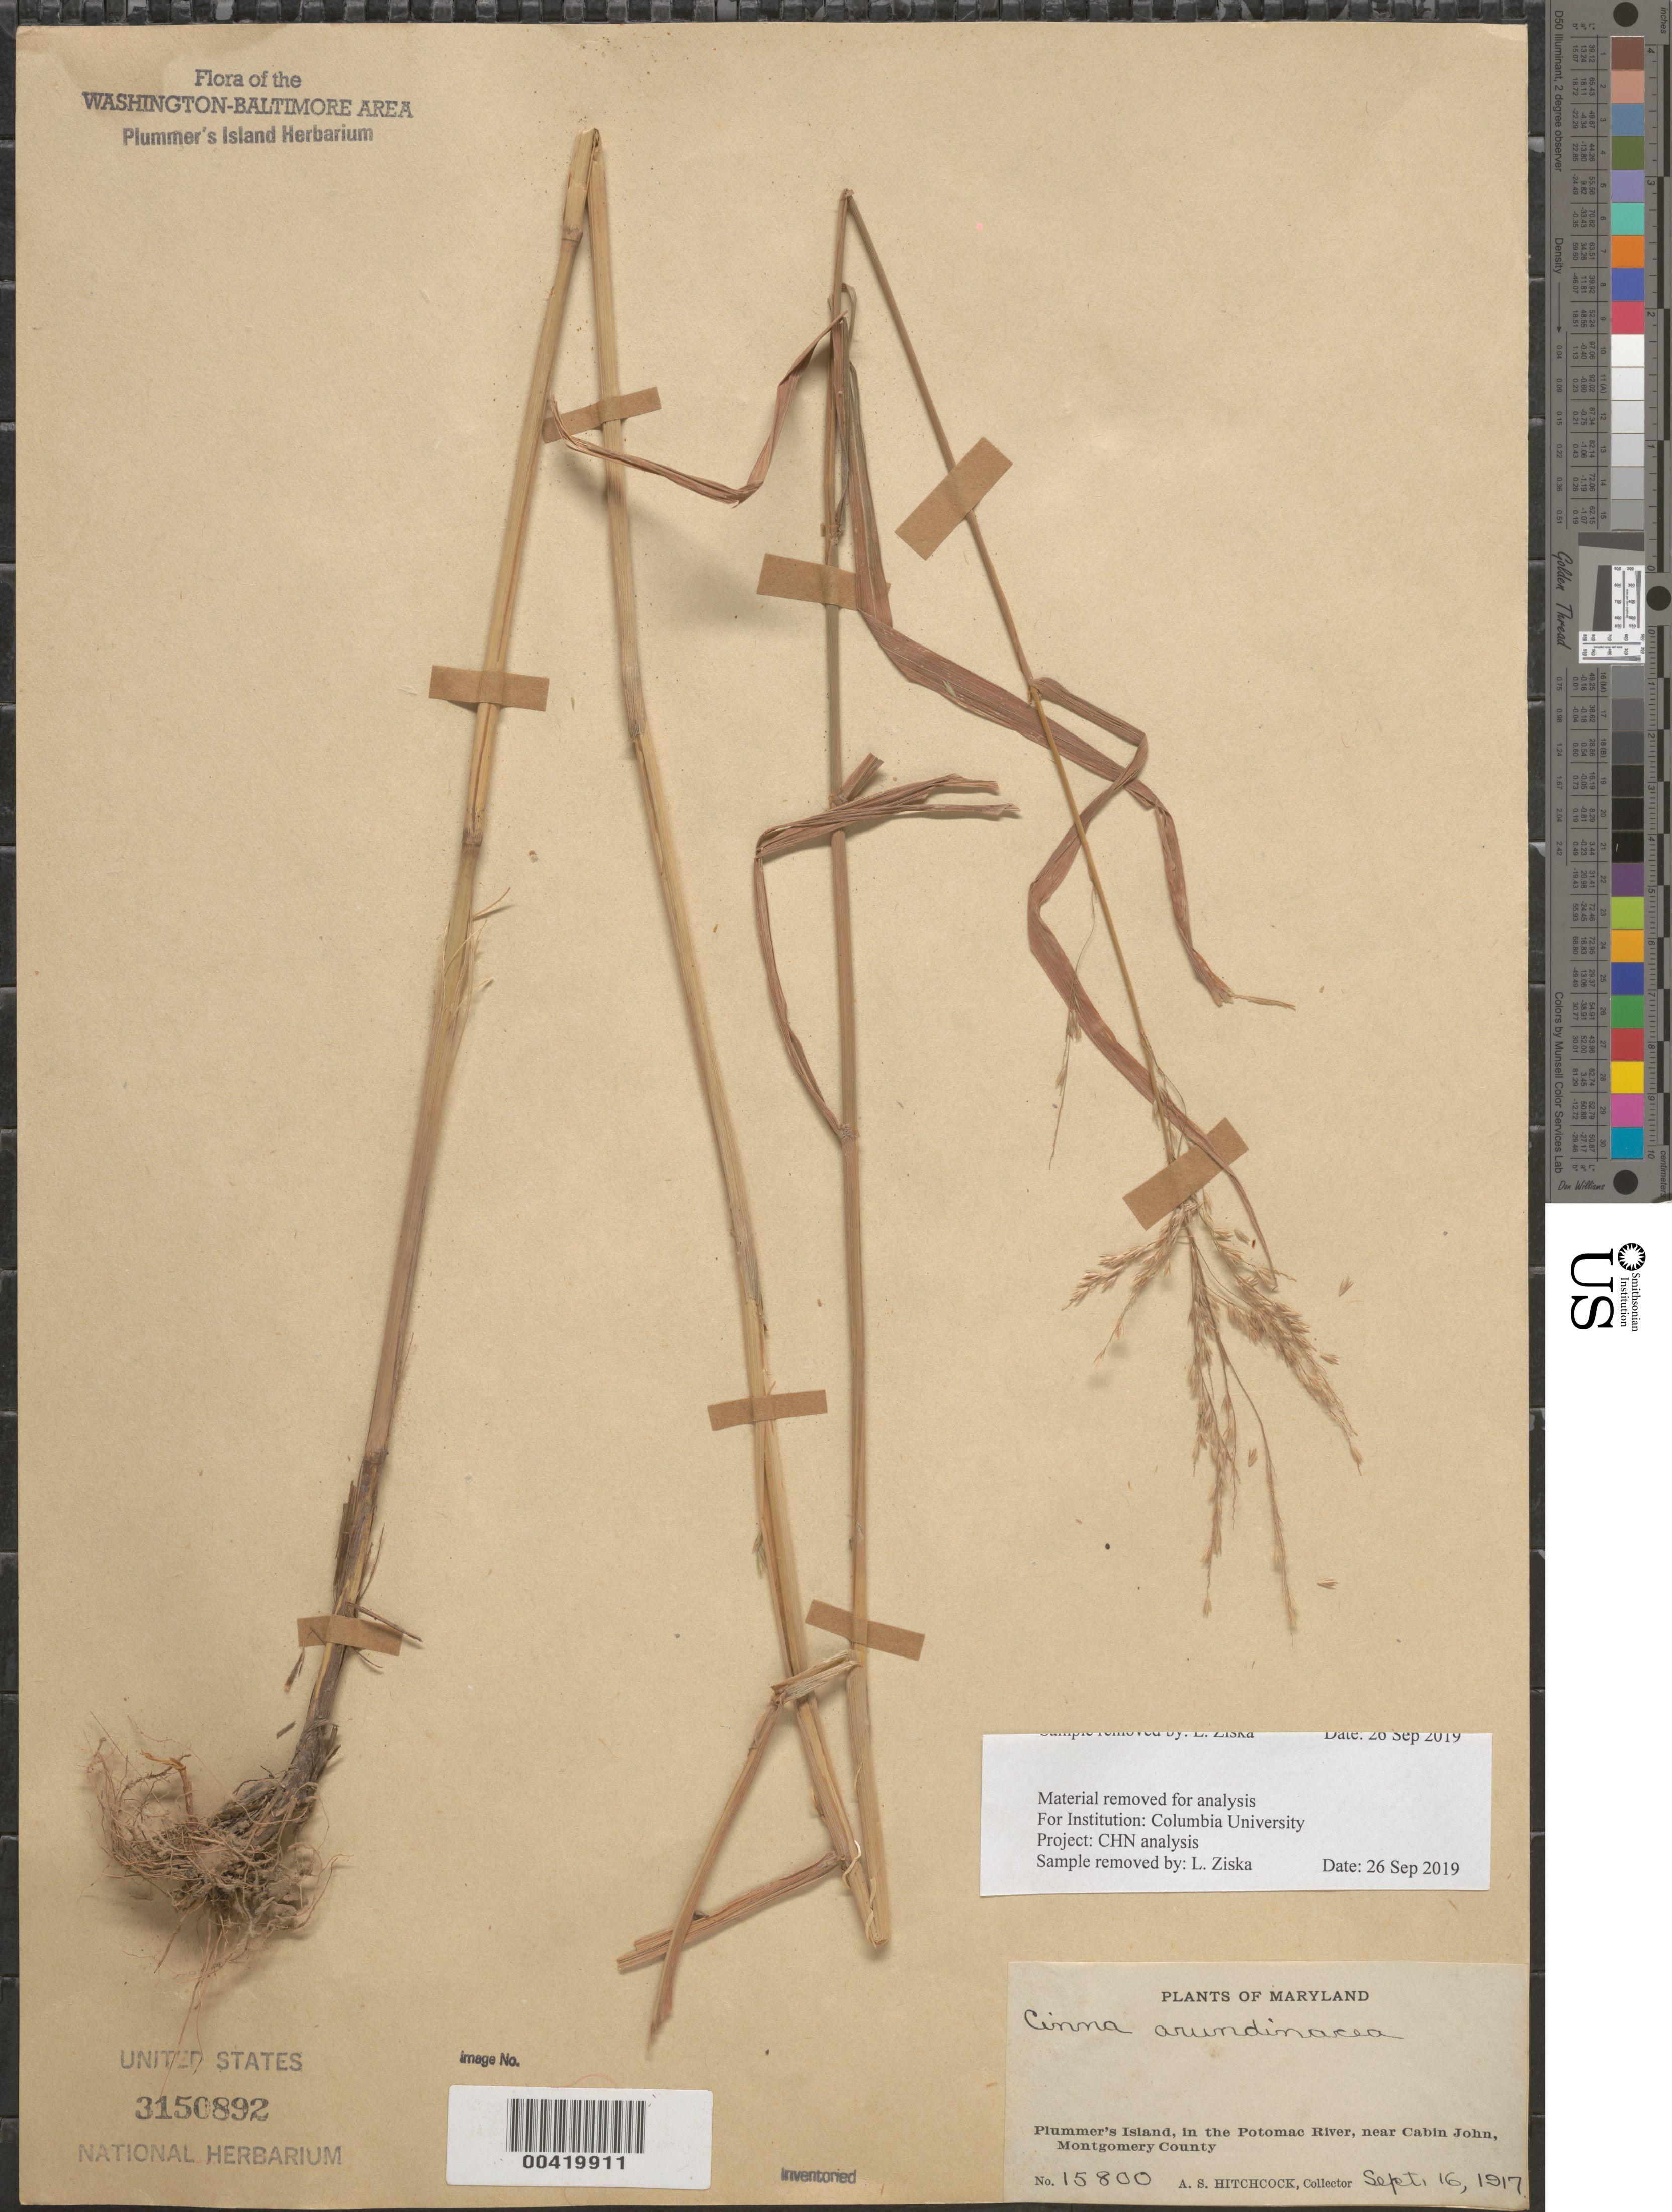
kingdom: Plantae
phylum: Tracheophyta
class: Liliopsida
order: Poales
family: Poaceae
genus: Cinna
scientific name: Cinna arundinacea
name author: L.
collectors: A. S. Hitchcock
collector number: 15800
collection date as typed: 16 Sep 1917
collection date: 1917-09-16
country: United States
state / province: Maryland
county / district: Montgomery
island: Plummers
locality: Plummer's Island, near Cabin John C. & O. Canal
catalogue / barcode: US 3150892